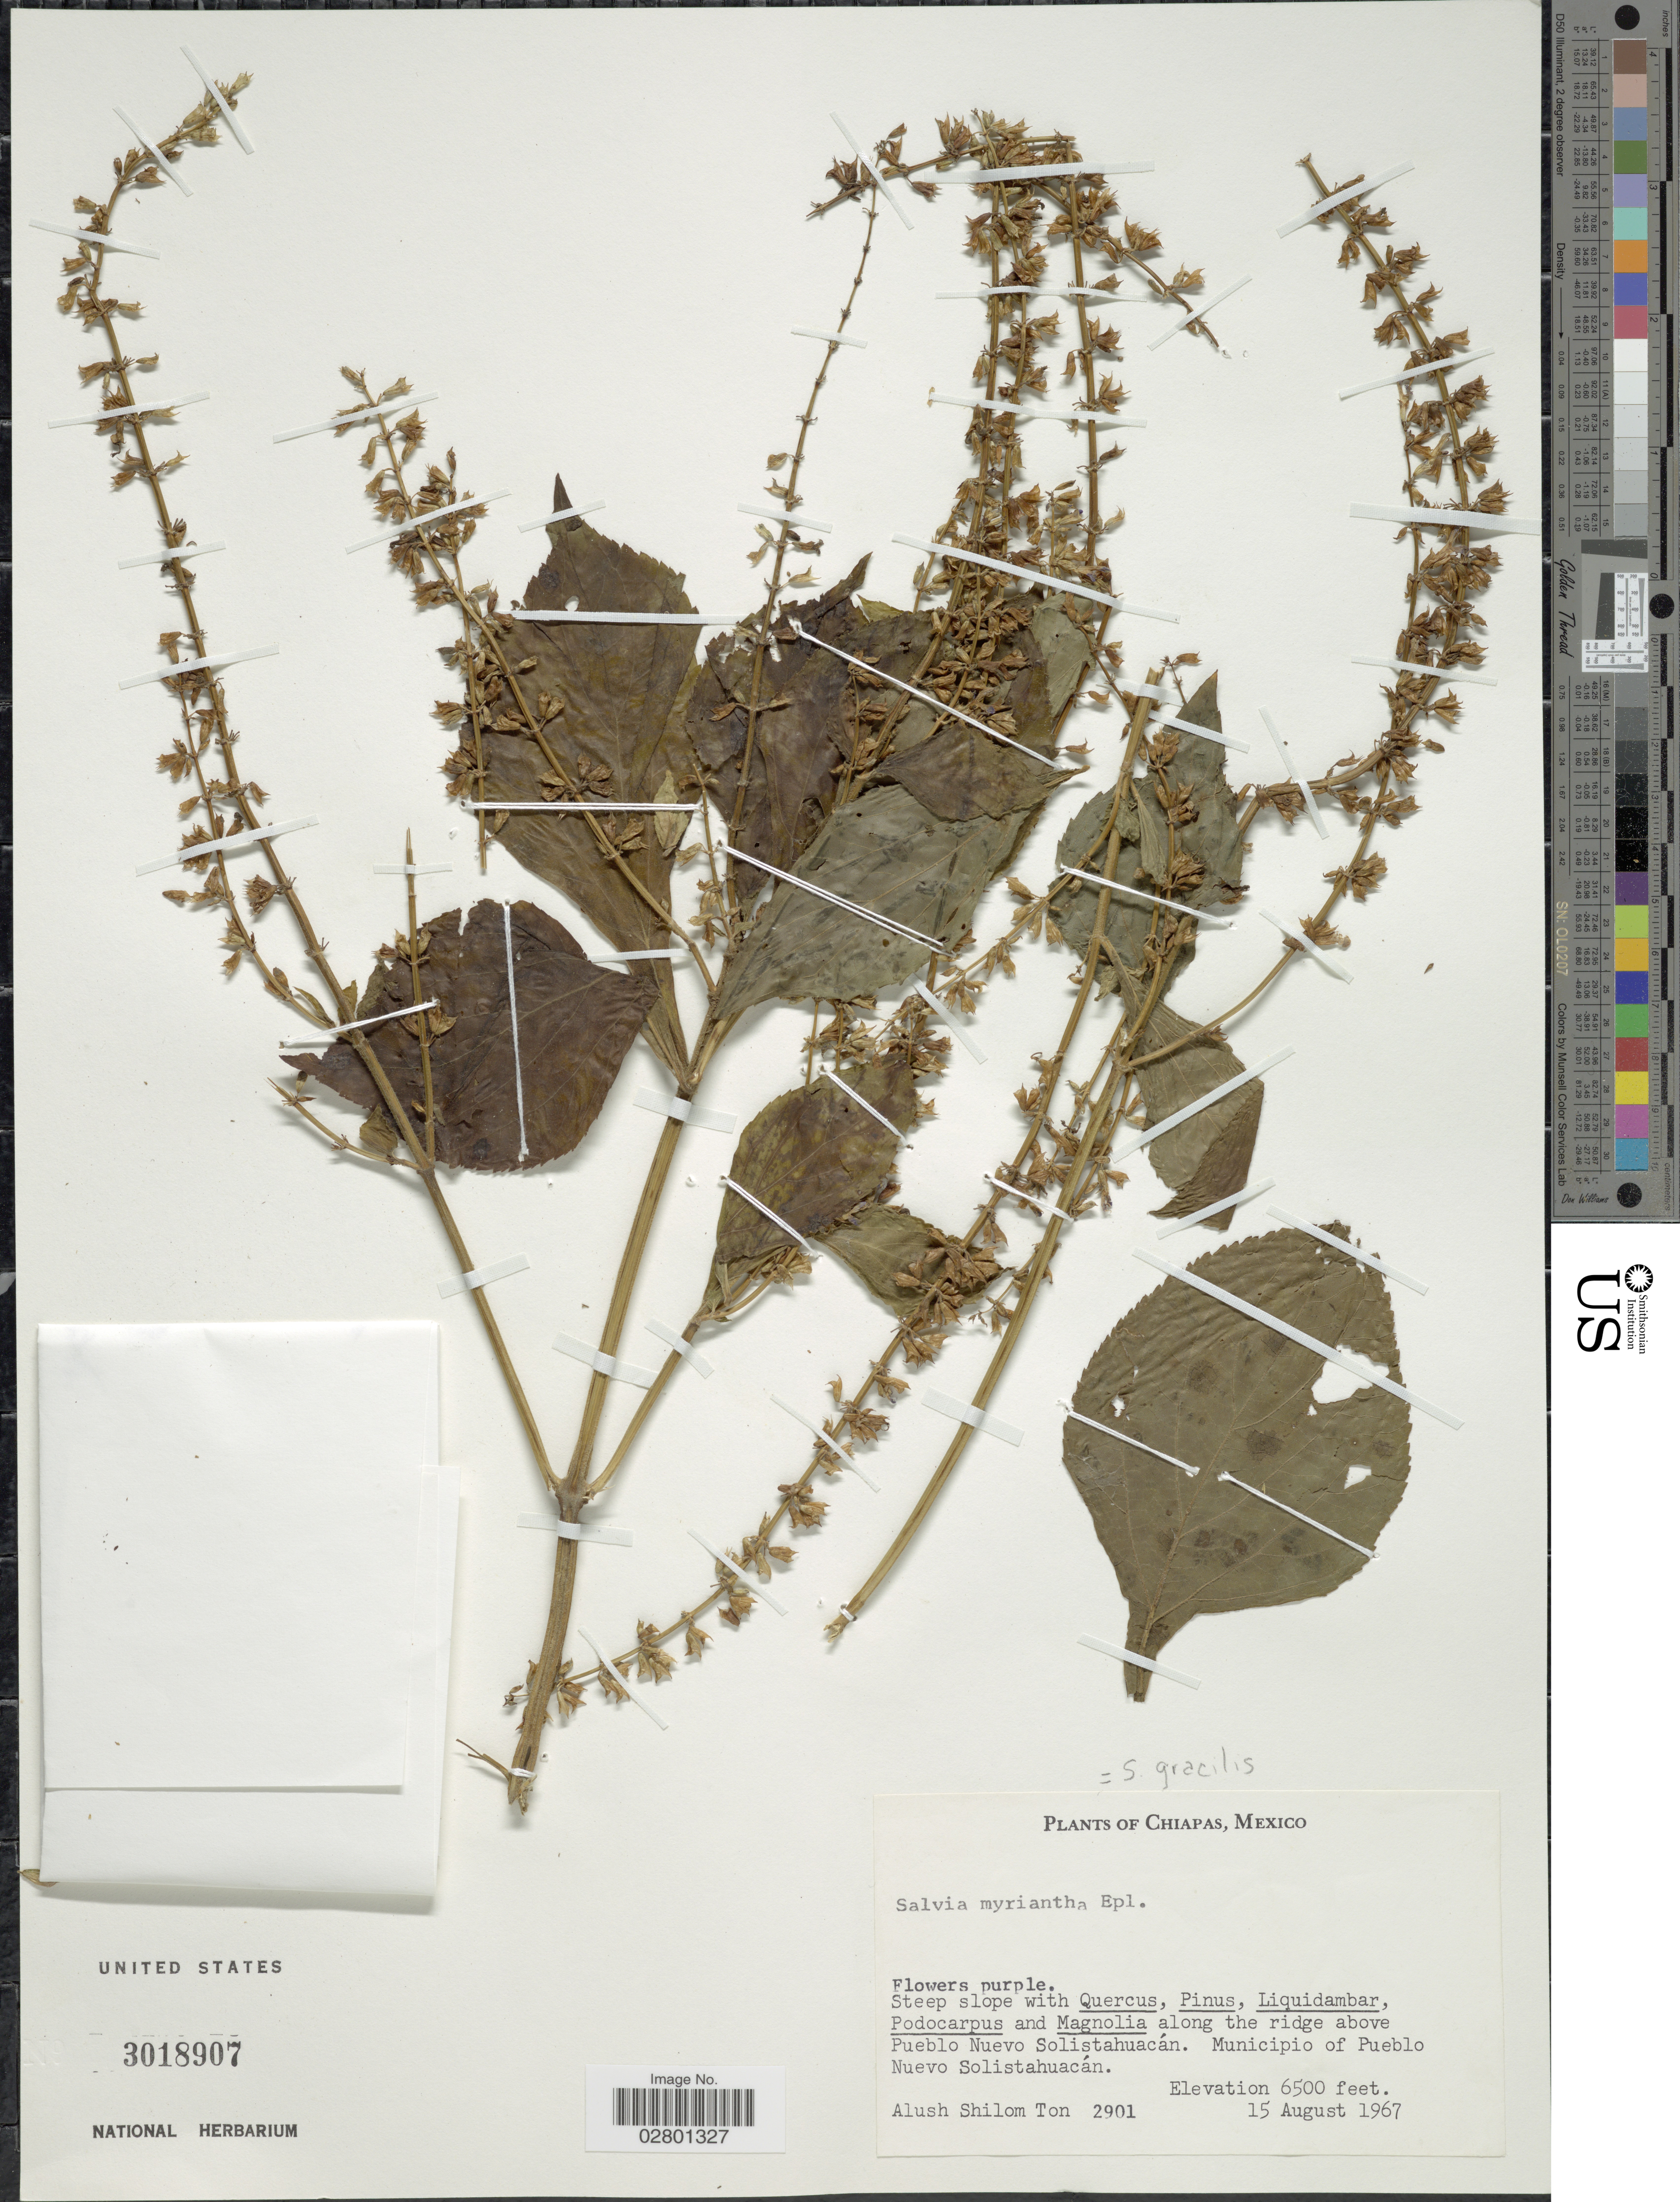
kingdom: Plantae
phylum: Tracheophyta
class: Magnoliopsida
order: Lamiales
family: Lamiaceae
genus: Salvia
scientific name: Salvia gracilis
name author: Benth.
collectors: A. S. Ton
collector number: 2901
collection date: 1967-08-15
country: Mexico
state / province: Chiapas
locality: Pueblo Nuevo Solistahuacán. Municipio of Pueblo Nuevo Solistahuacán.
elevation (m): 1981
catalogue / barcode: US 3018907